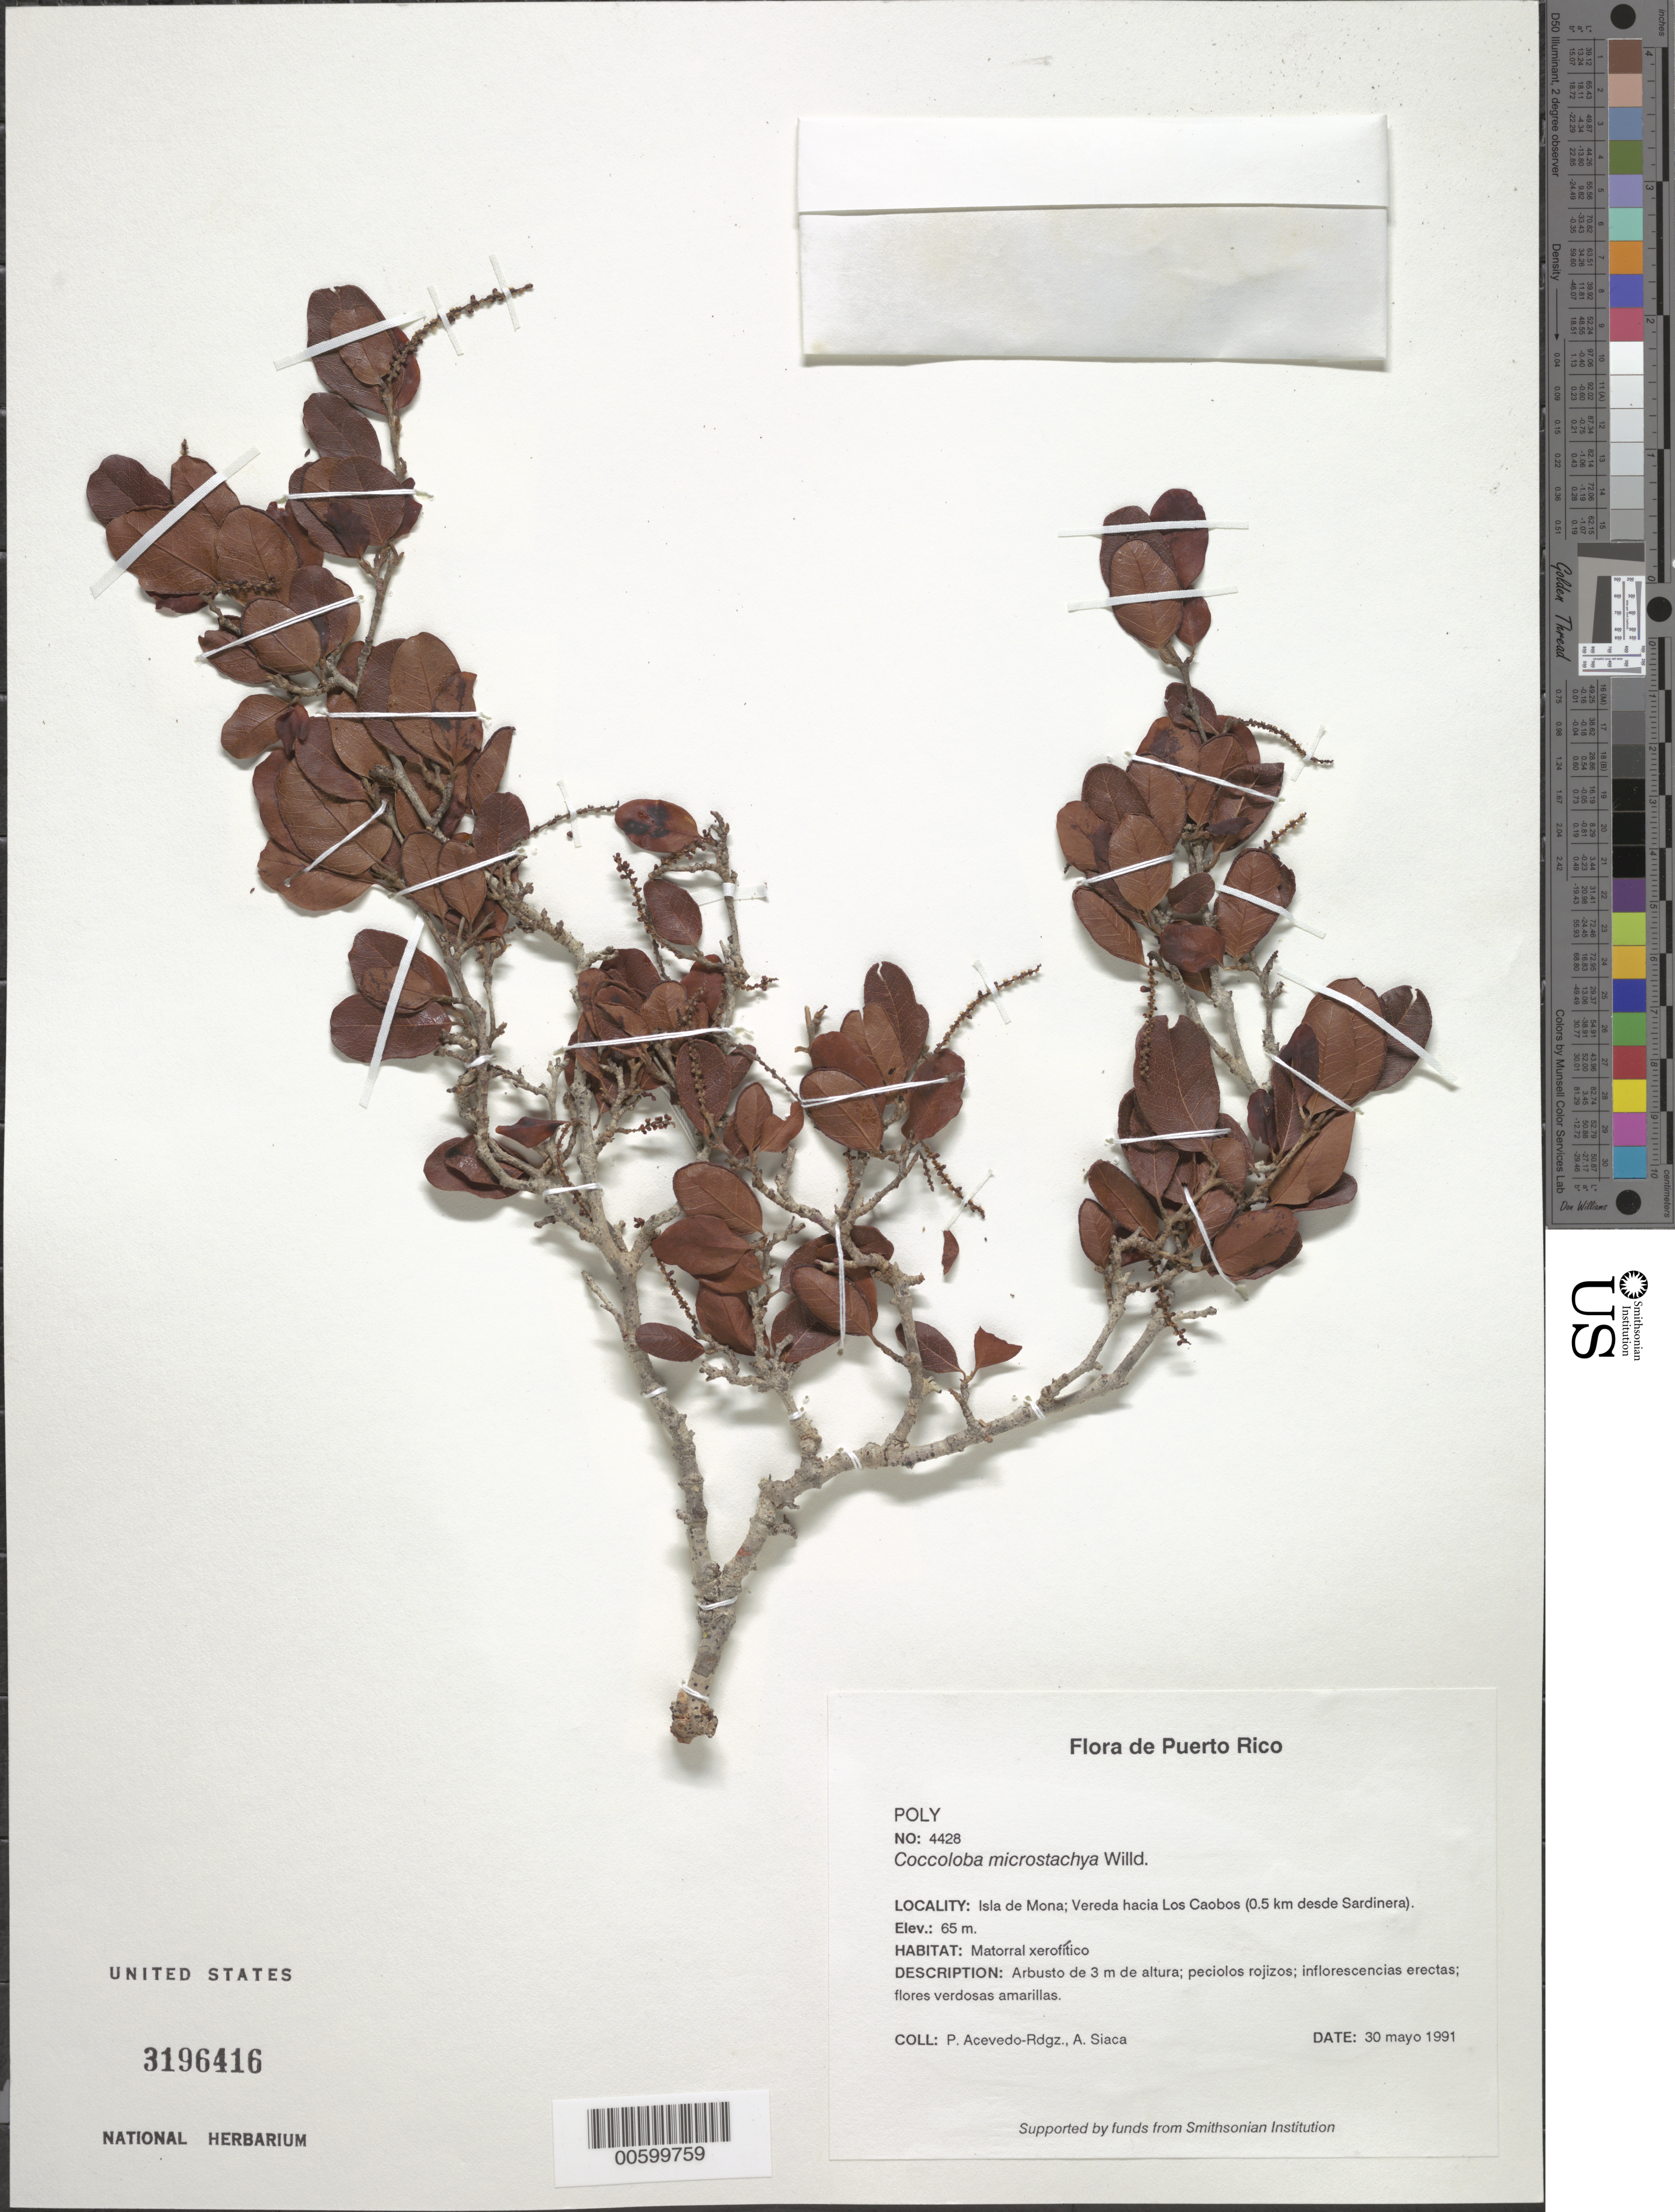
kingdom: Plantae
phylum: Tracheophyta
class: Magnoliopsida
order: Caryophyllales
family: Polygonaceae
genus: Coccoloba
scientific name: Coccoloba microstachya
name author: Willd.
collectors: P. Acevedo-Rodr. & A. Siaca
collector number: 4428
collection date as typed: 30 May 1991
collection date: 1991-05-30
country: Puerto Rico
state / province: Mayaguëz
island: Mona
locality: Isla de Mona; Vereda hacia Los Caobos (0.5 km desde Sardinera).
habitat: Matorral xerofitico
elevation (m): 65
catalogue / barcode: US 3196416